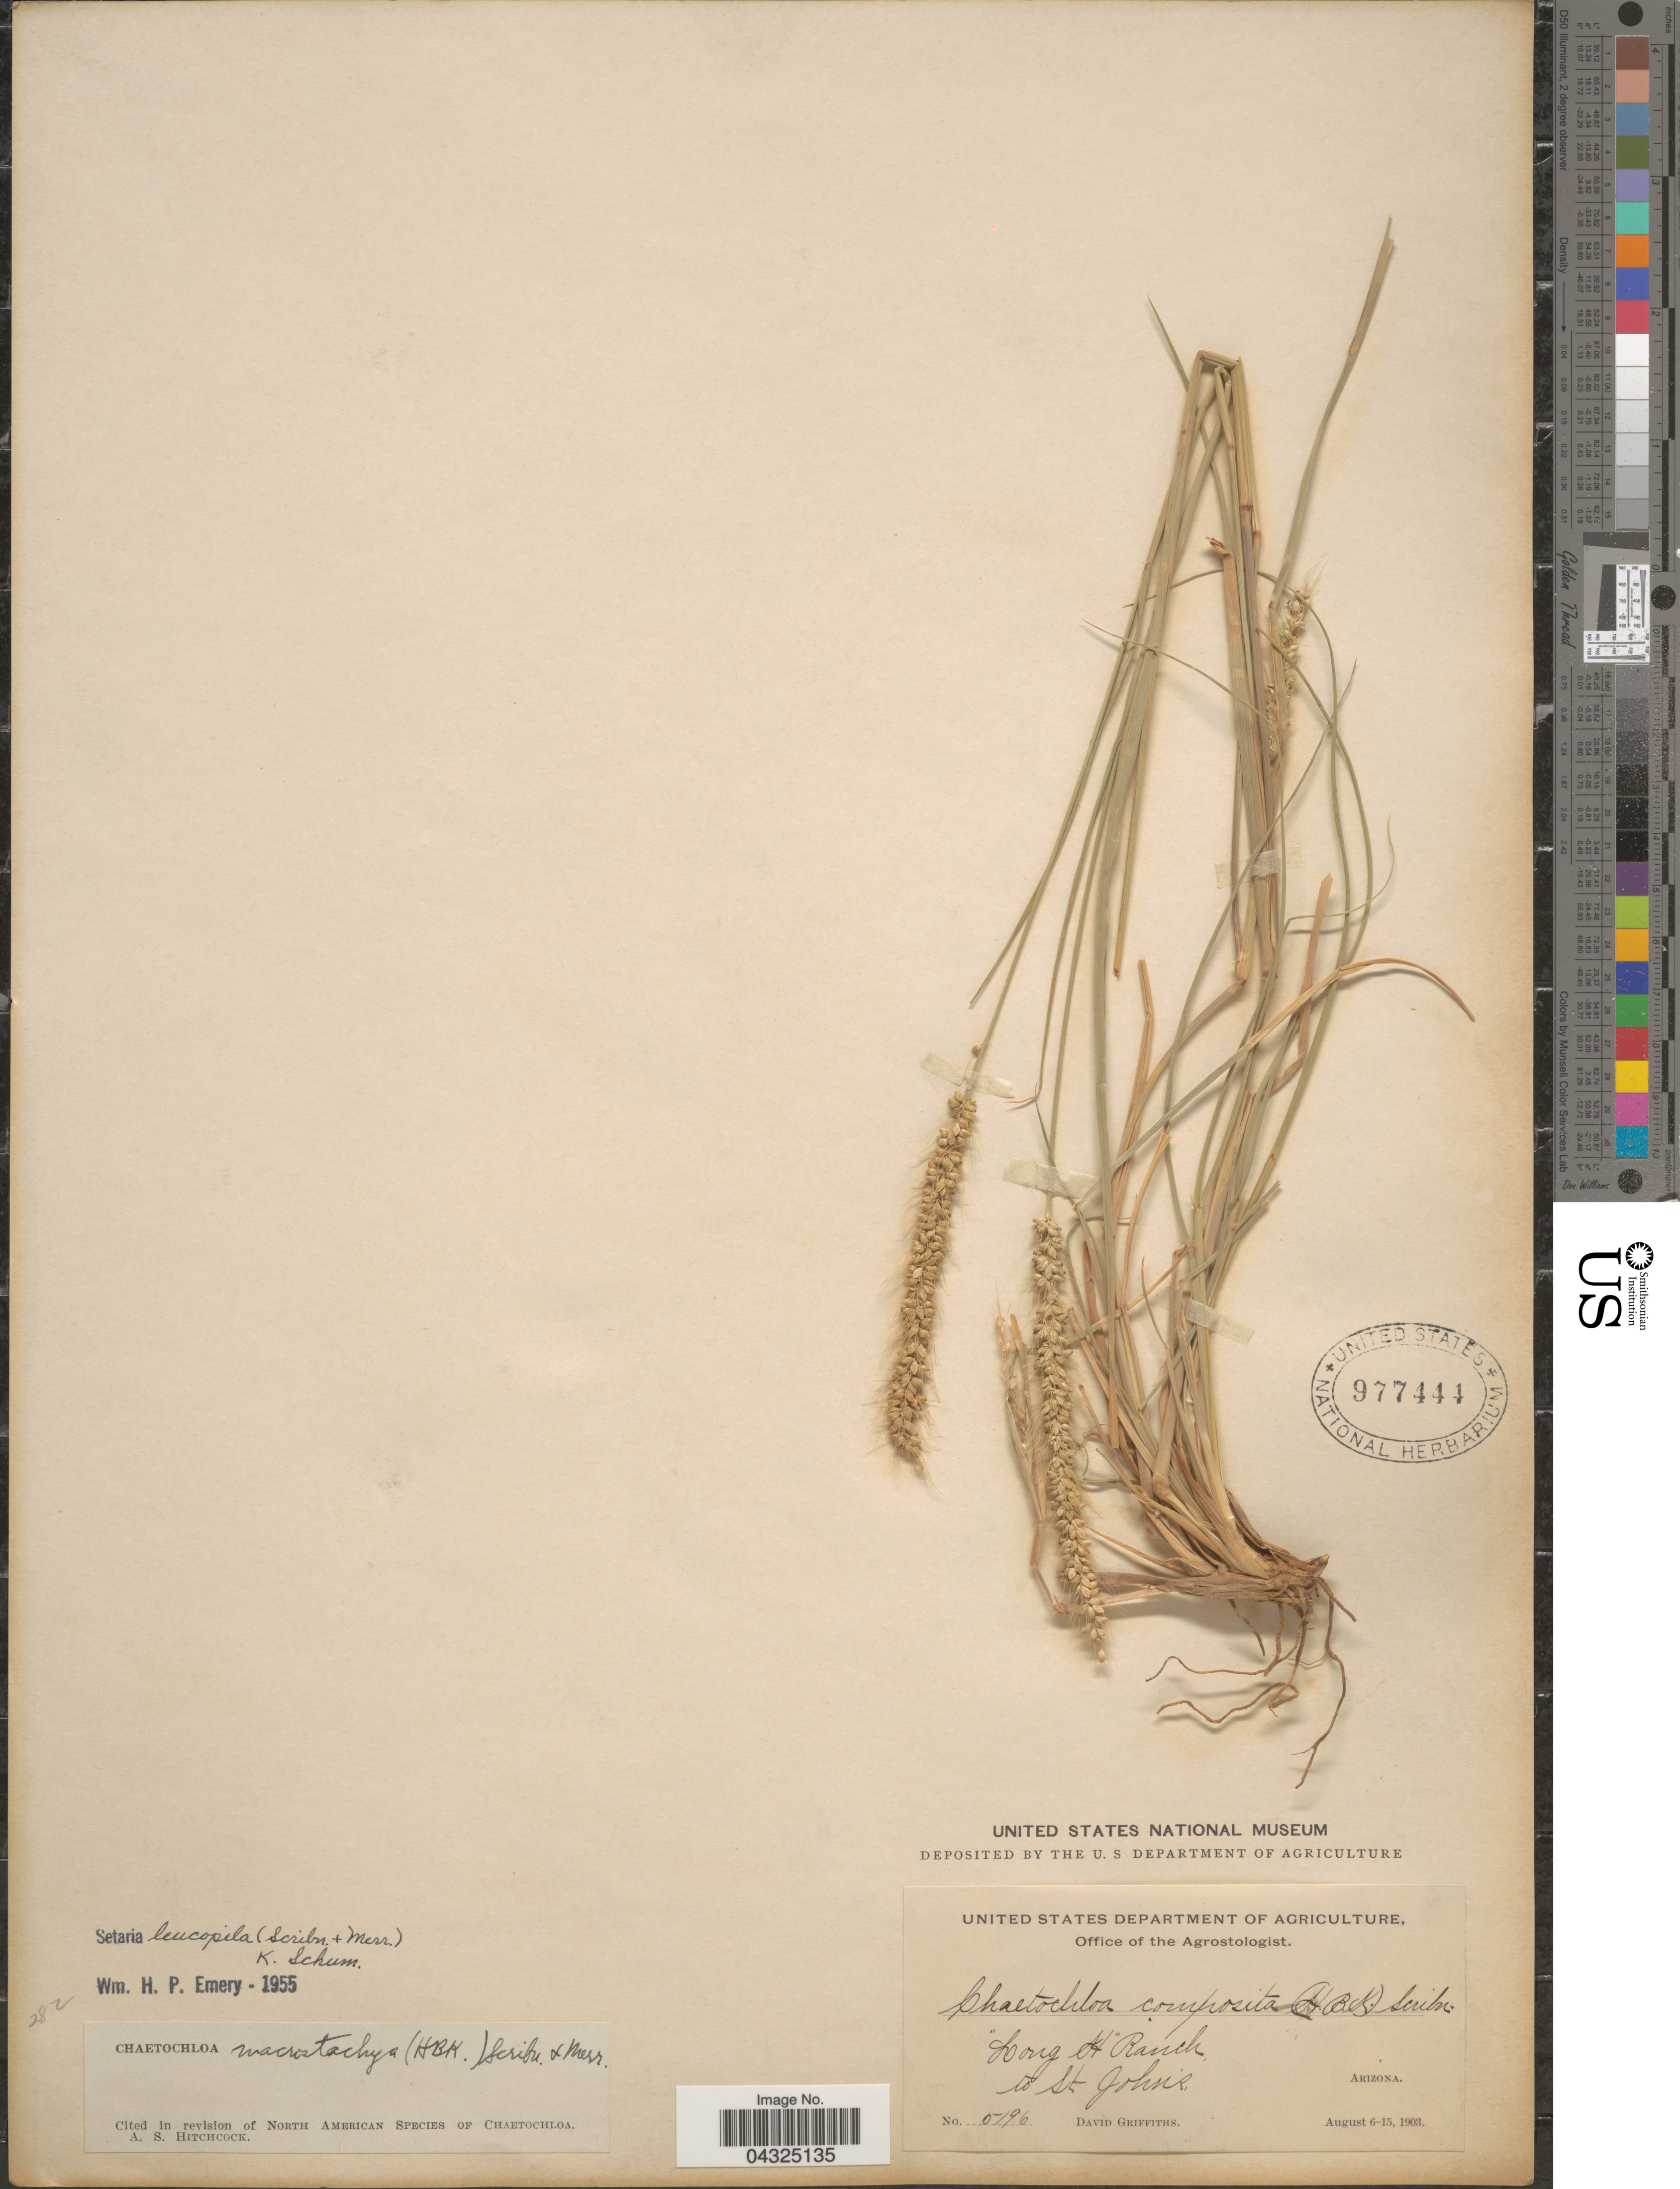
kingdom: Plantae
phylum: Tracheophyta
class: Liliopsida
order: Poales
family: Poaceae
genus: Setaria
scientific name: Setaria leucopila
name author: (Scribn. & Merr.) K. Schum.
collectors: D. Griffiths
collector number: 5196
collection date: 1903-08-06/1903-08-15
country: United States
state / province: Arizona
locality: Long H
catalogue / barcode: US 977444